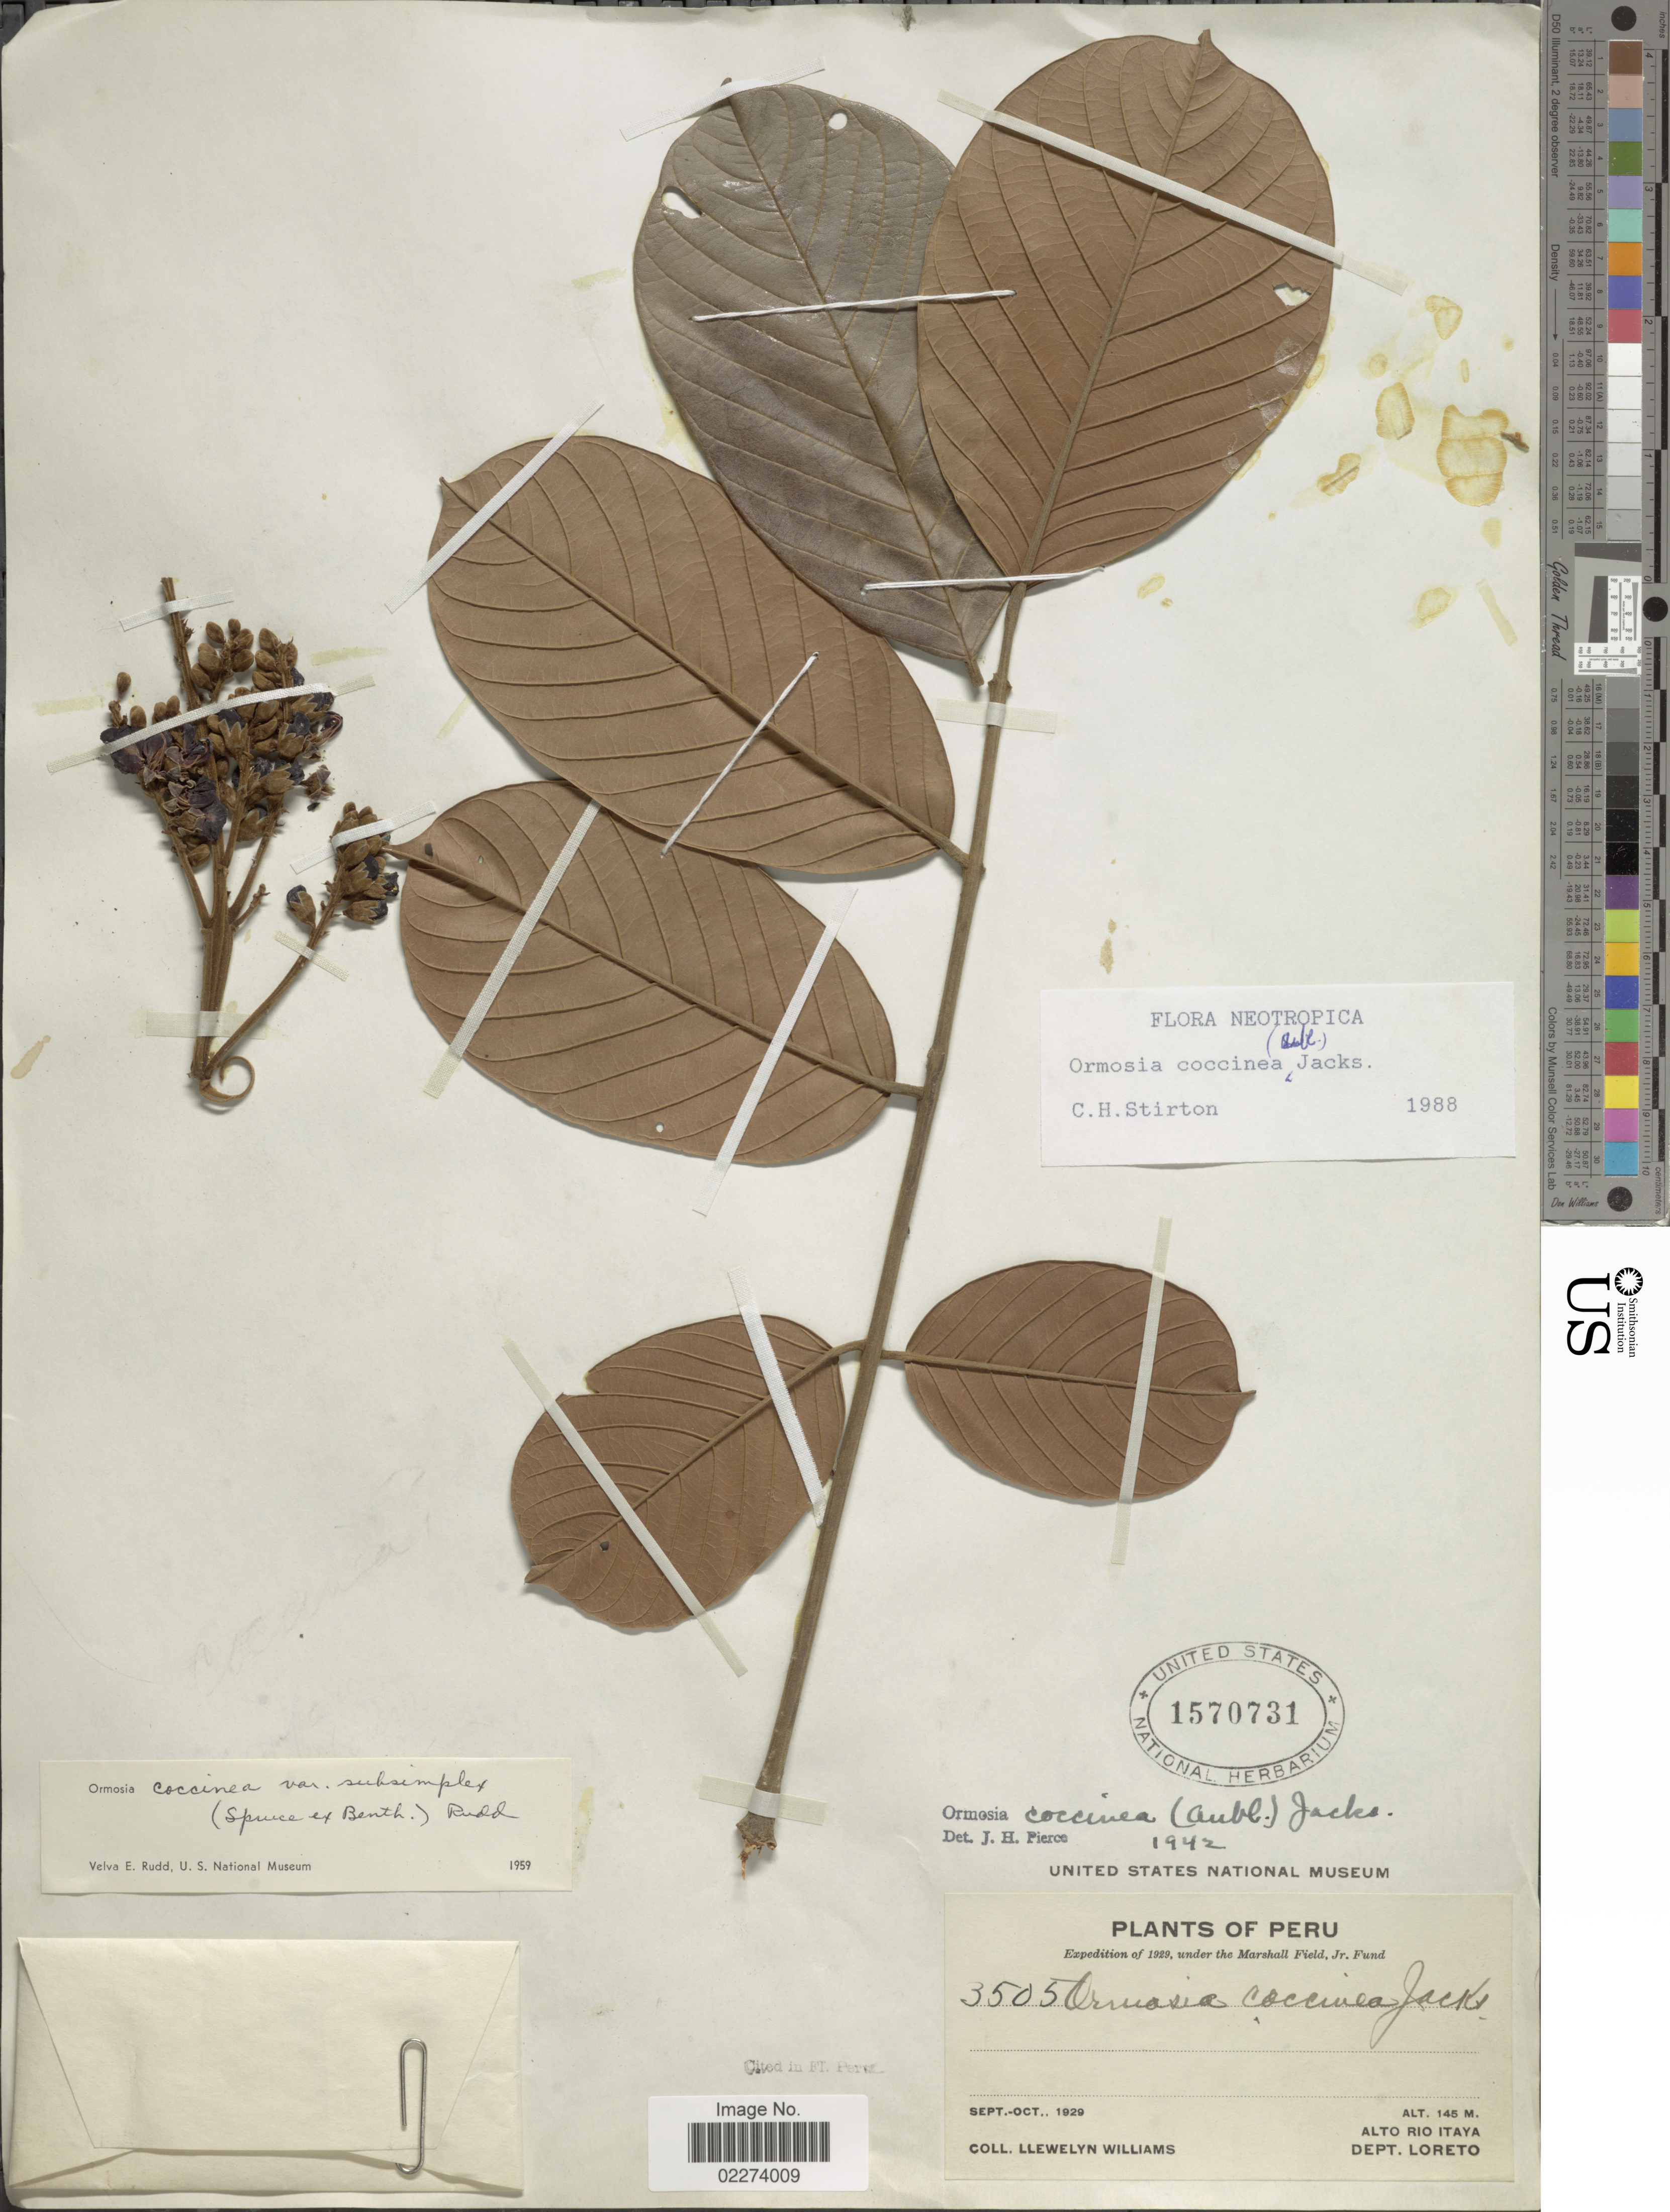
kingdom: Plantae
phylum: Tracheophyta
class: Magnoliopsida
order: Fabales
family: Fabaceae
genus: Ormosia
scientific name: Ormosia coccinea var. coccinea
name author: (Aubl.) Jacks.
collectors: Ll. Williams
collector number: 3505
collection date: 1929-09/1929-10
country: Peru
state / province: Loreto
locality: Alto Rio Itaya, Dept. Loreto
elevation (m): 145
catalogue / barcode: US 1570731